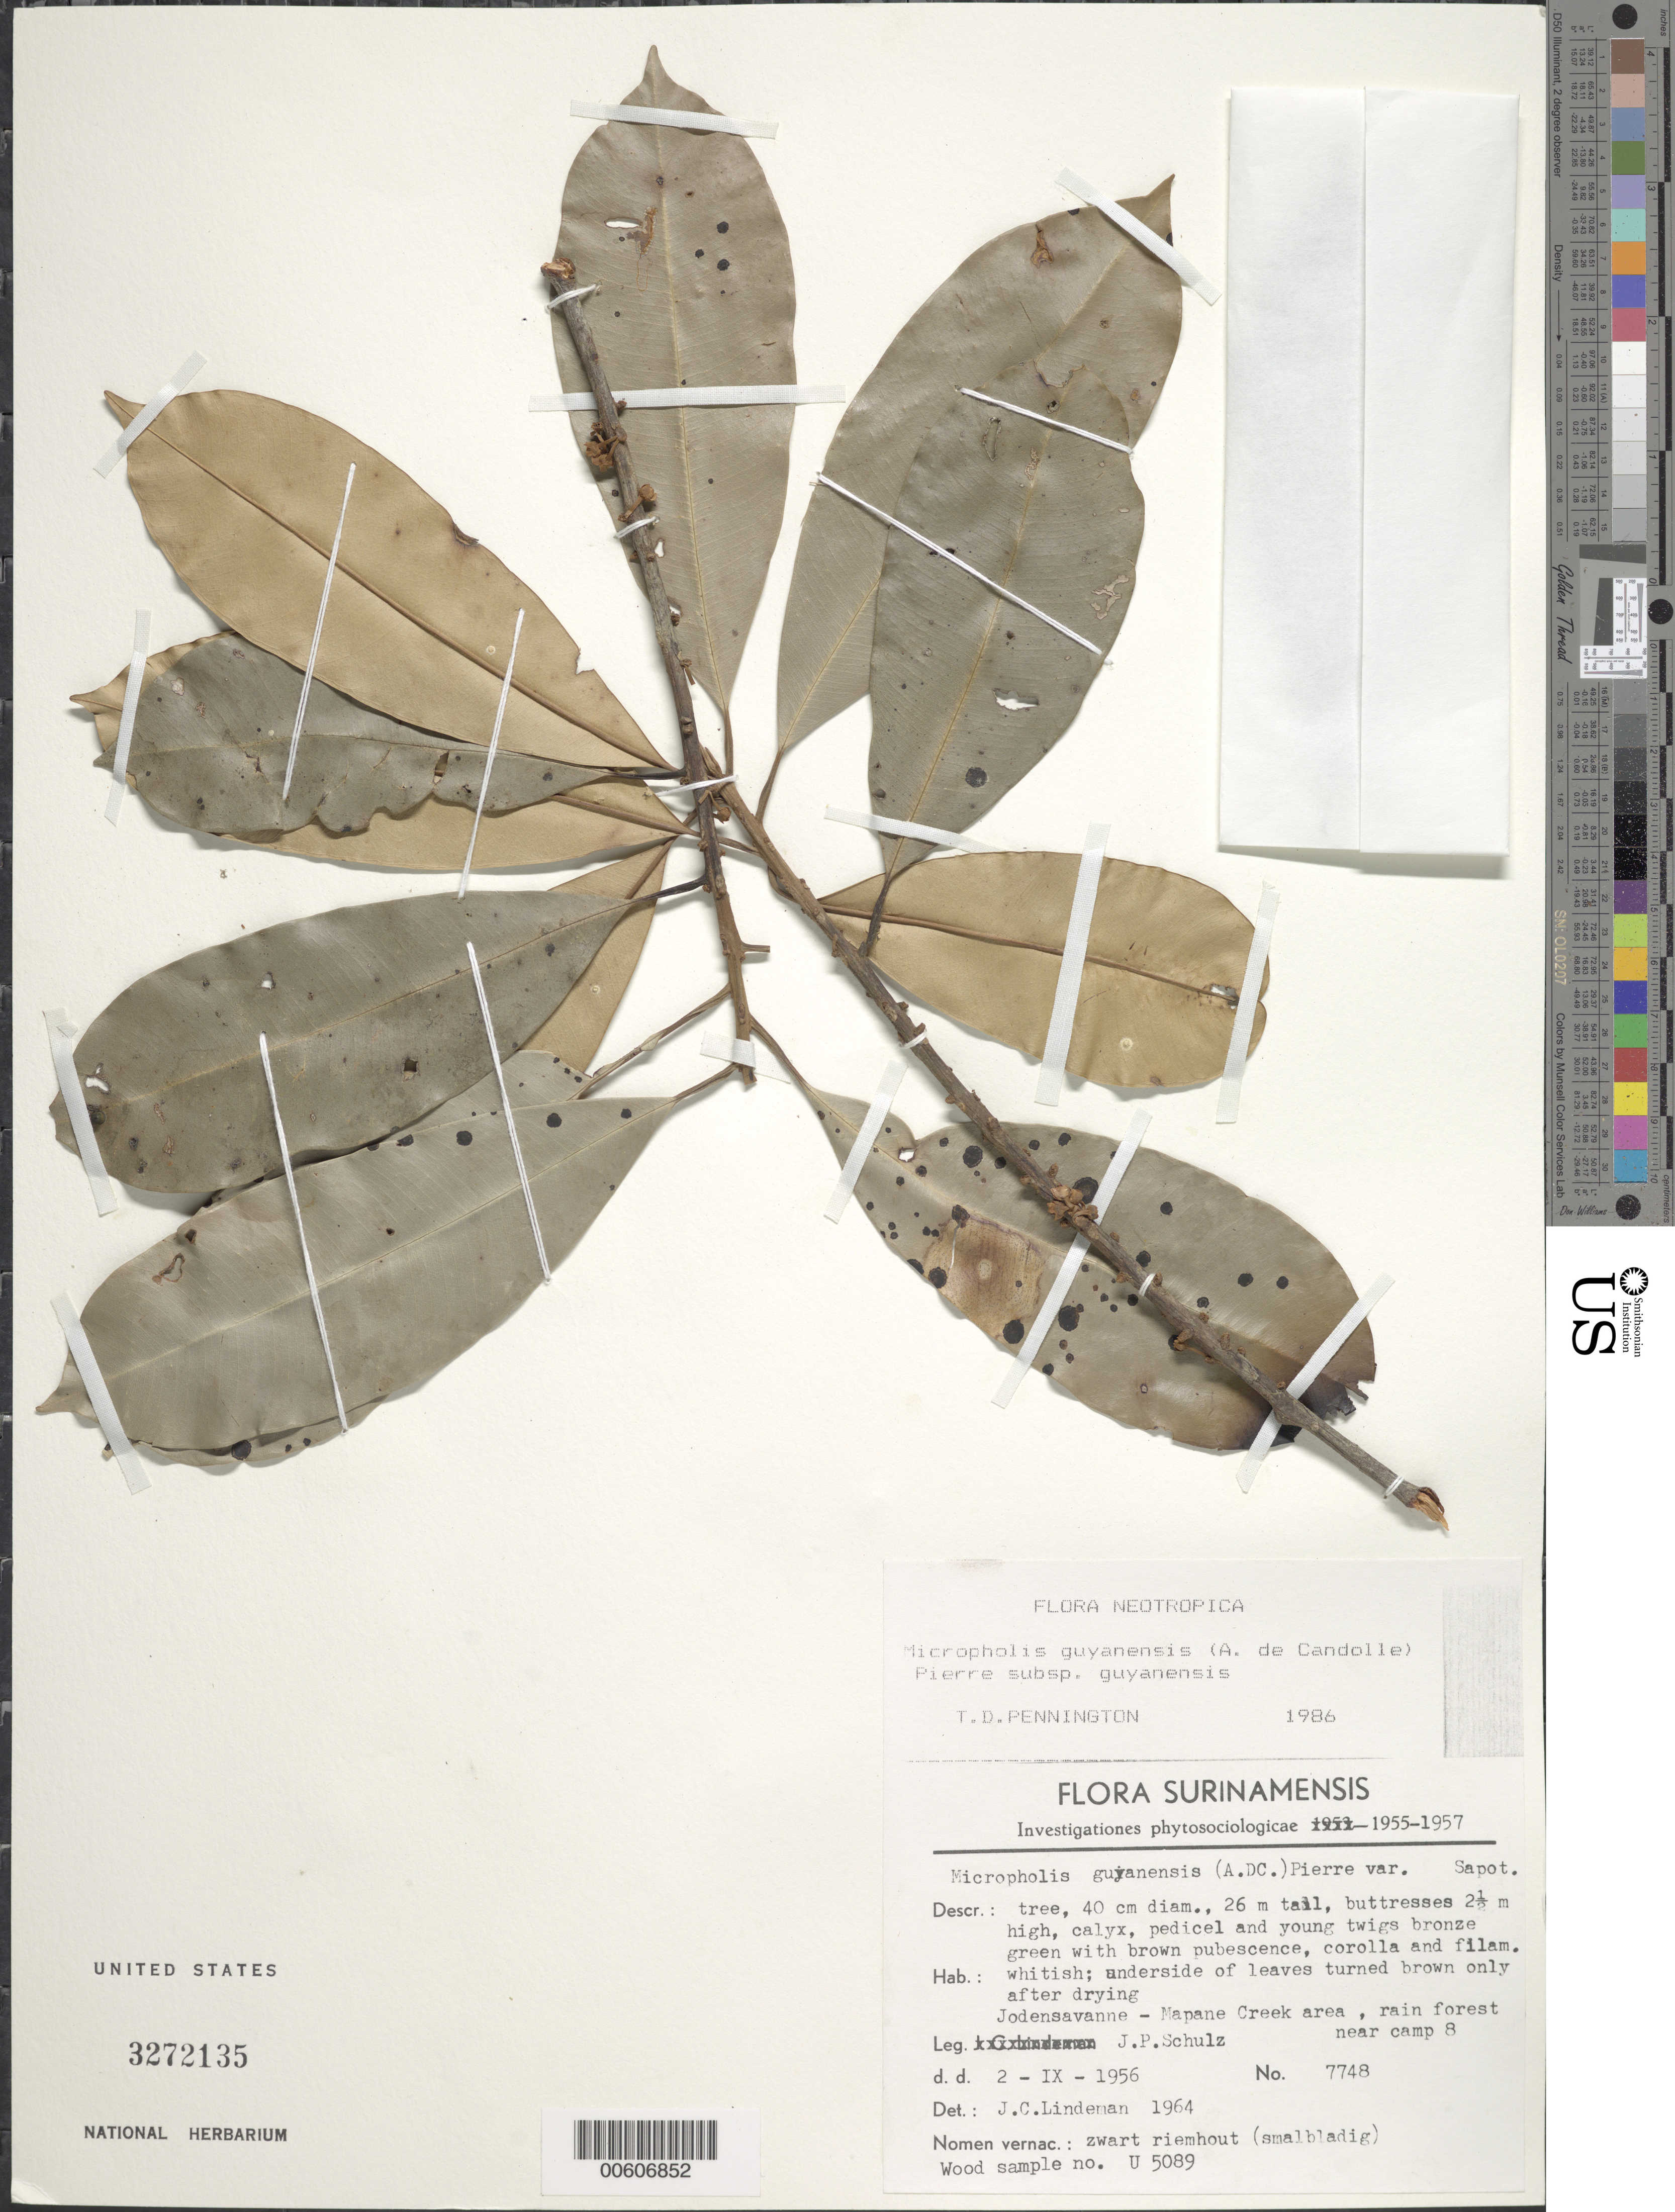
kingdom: Plantae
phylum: Tracheophyta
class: Magnoliopsida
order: Ericales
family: Sapotaceae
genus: Micropholis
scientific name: Micropholis guyanensis subsp. guyanensis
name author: (A. DC.) Pierre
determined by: Pennington, T. D., (K)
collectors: J. P. Schulz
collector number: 7748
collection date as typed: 2-Sep-56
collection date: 1956-09-02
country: Suriname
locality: Jodensavanne-Mapane kreek area (SURINAMEe River), near camp 8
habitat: Rain forest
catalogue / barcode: US 3272135